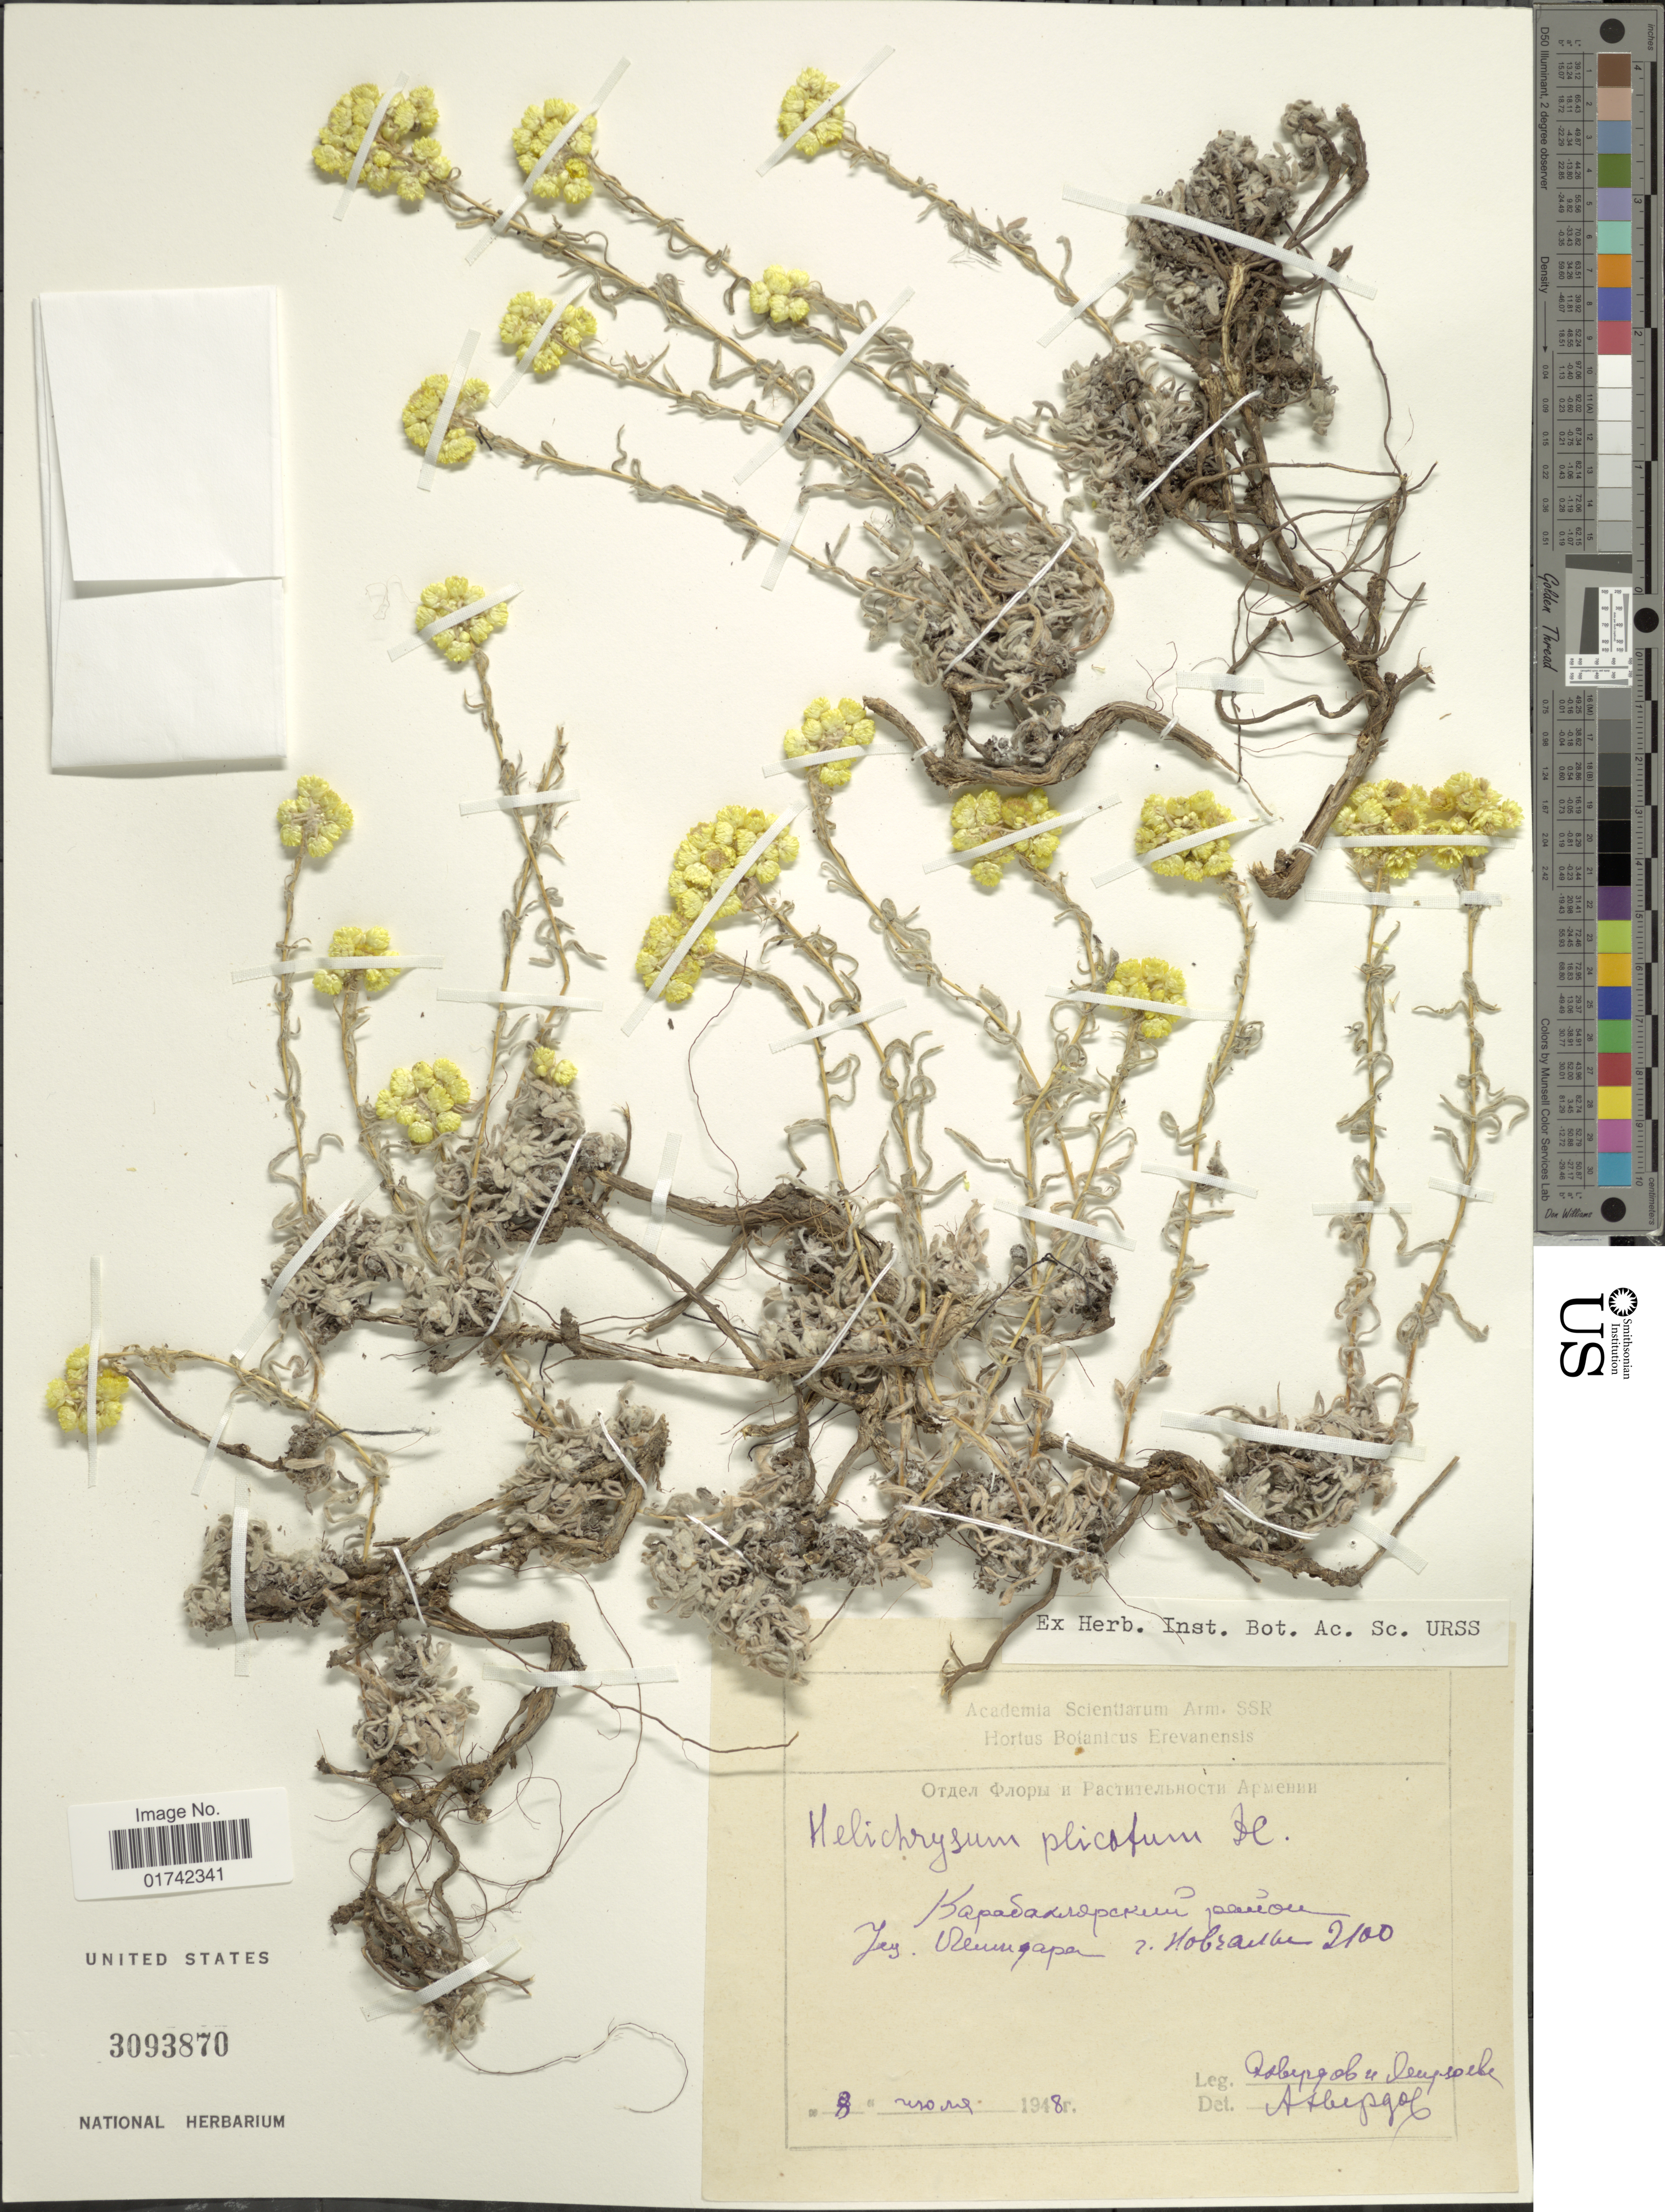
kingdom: Plantae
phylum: Tracheophyta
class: Magnoliopsida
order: Asterales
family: Asteraceae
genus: Helichrysum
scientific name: Helichrysum plicatum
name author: DC.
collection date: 1948-01-08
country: Armenia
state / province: Yerevan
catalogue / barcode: US 3093870